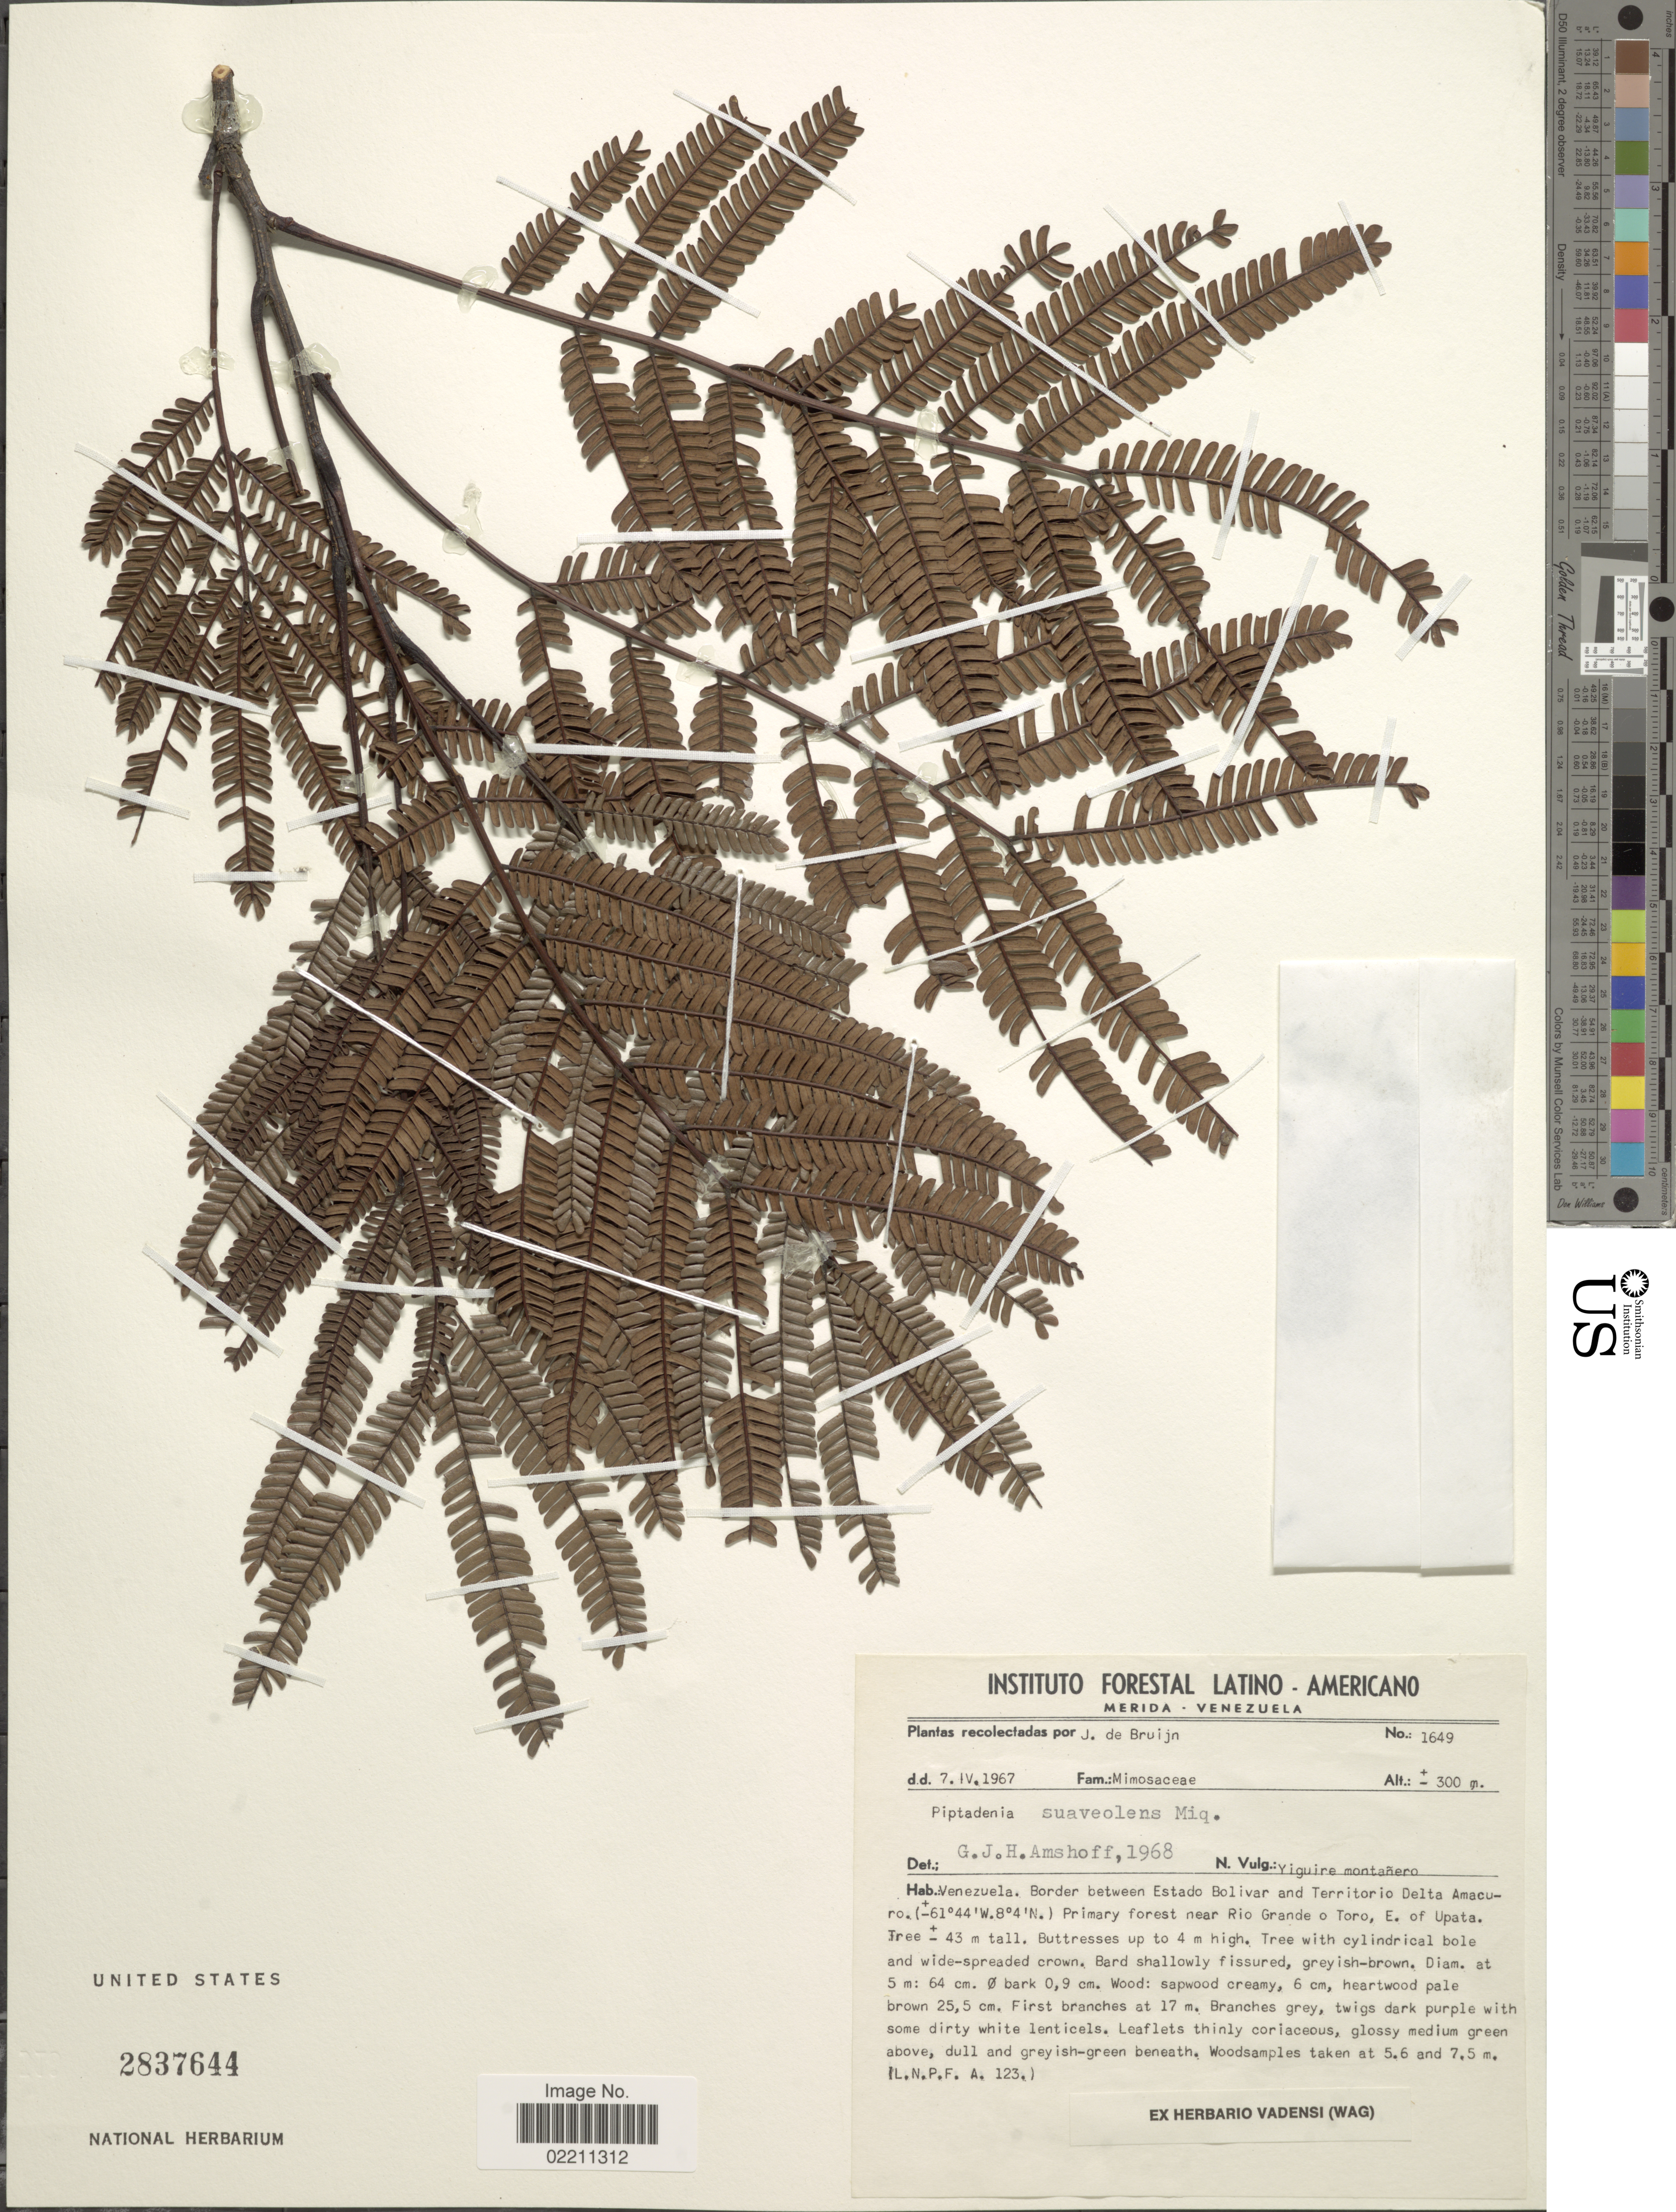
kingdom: Plantae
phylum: Tracheophyta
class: Magnoliopsida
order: Fabales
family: Fabaceae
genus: Marlimorimia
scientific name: Marlimorimia psilostachya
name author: (DC.) L.P. Queiroz & Marc.F. Simon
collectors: J. Bruijn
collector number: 1649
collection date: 1967-04-07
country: Colombia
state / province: Bolívar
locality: Venezuela, Border between Estado Bolivar and Territorio Delta Amazuro. Primary forest near Rio Grande o Toro, E of Upata.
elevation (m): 300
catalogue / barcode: US 2837644